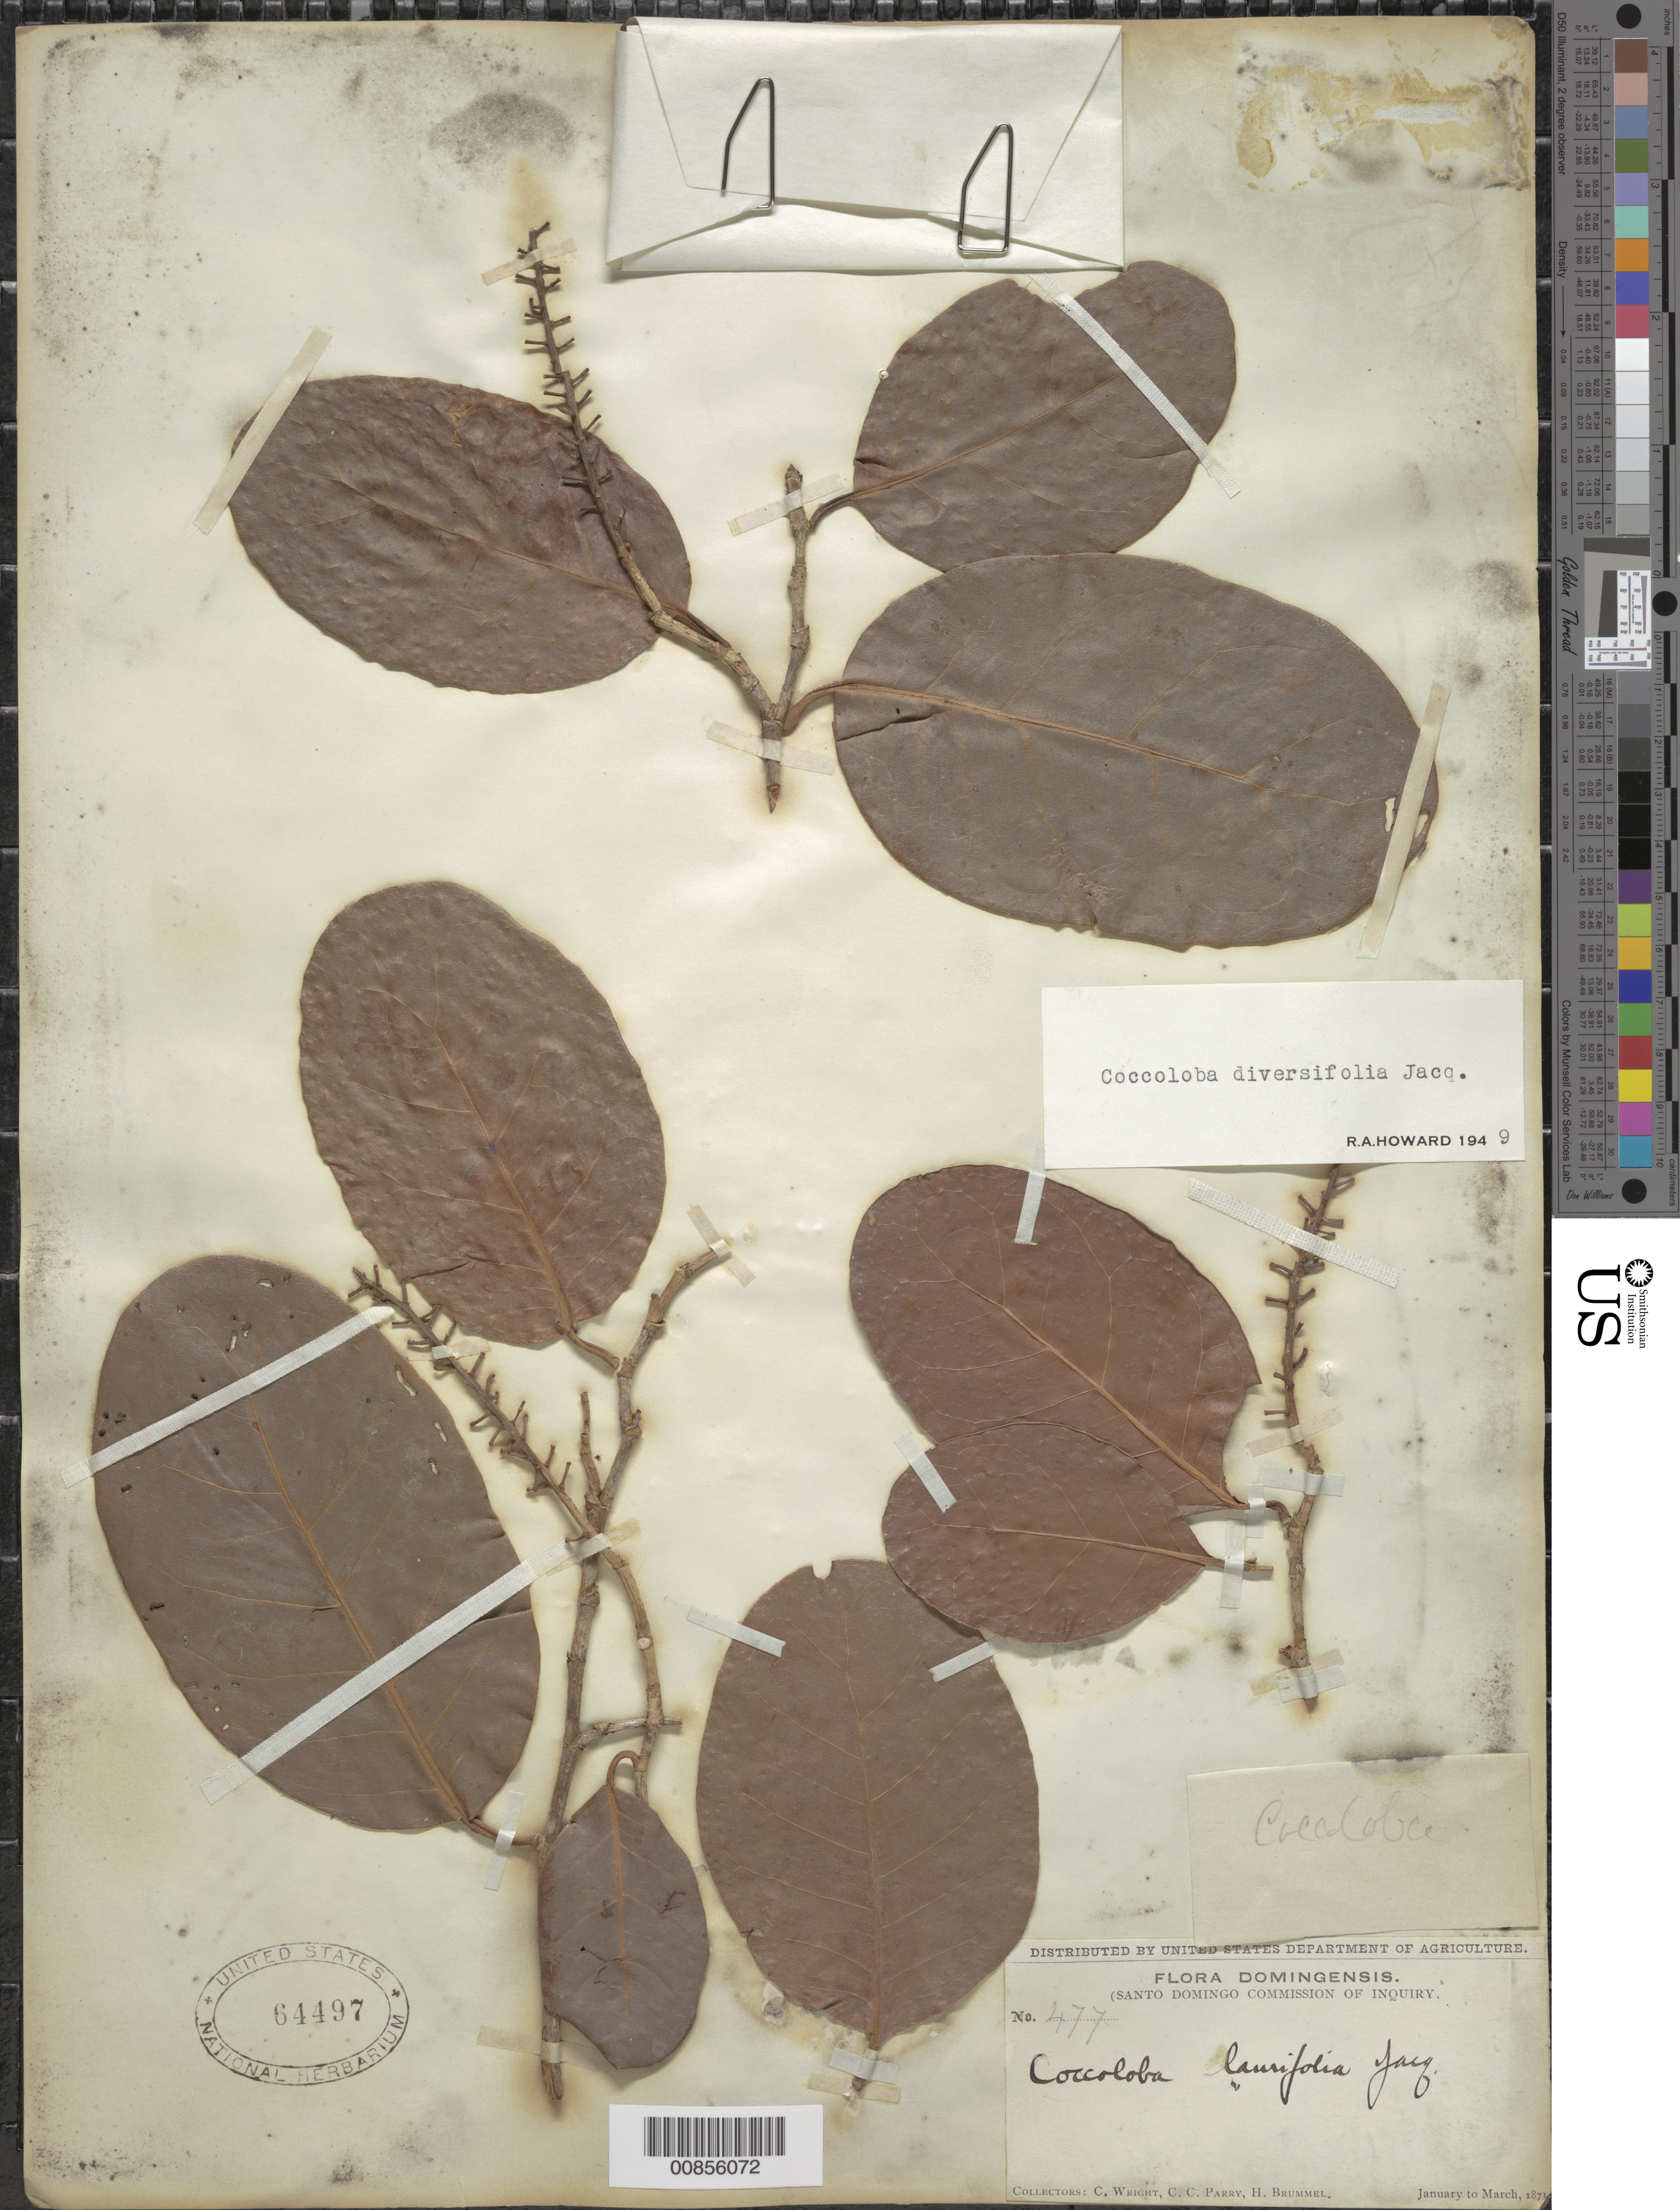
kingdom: Plantae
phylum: Tracheophyta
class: Magnoliopsida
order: Caryophyllales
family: Polygonaceae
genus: Coccoloba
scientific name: Coccoloba diversifolia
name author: Jacq.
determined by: Howard, R. A.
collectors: C. Wright, C. C. Parry & H. Brummel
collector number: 477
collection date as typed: Jan 1871 to -- Mar 1871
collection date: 1871-01/1871-03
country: Dominican Republic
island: Hispaniola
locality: Dominican Republic.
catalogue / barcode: US 64497